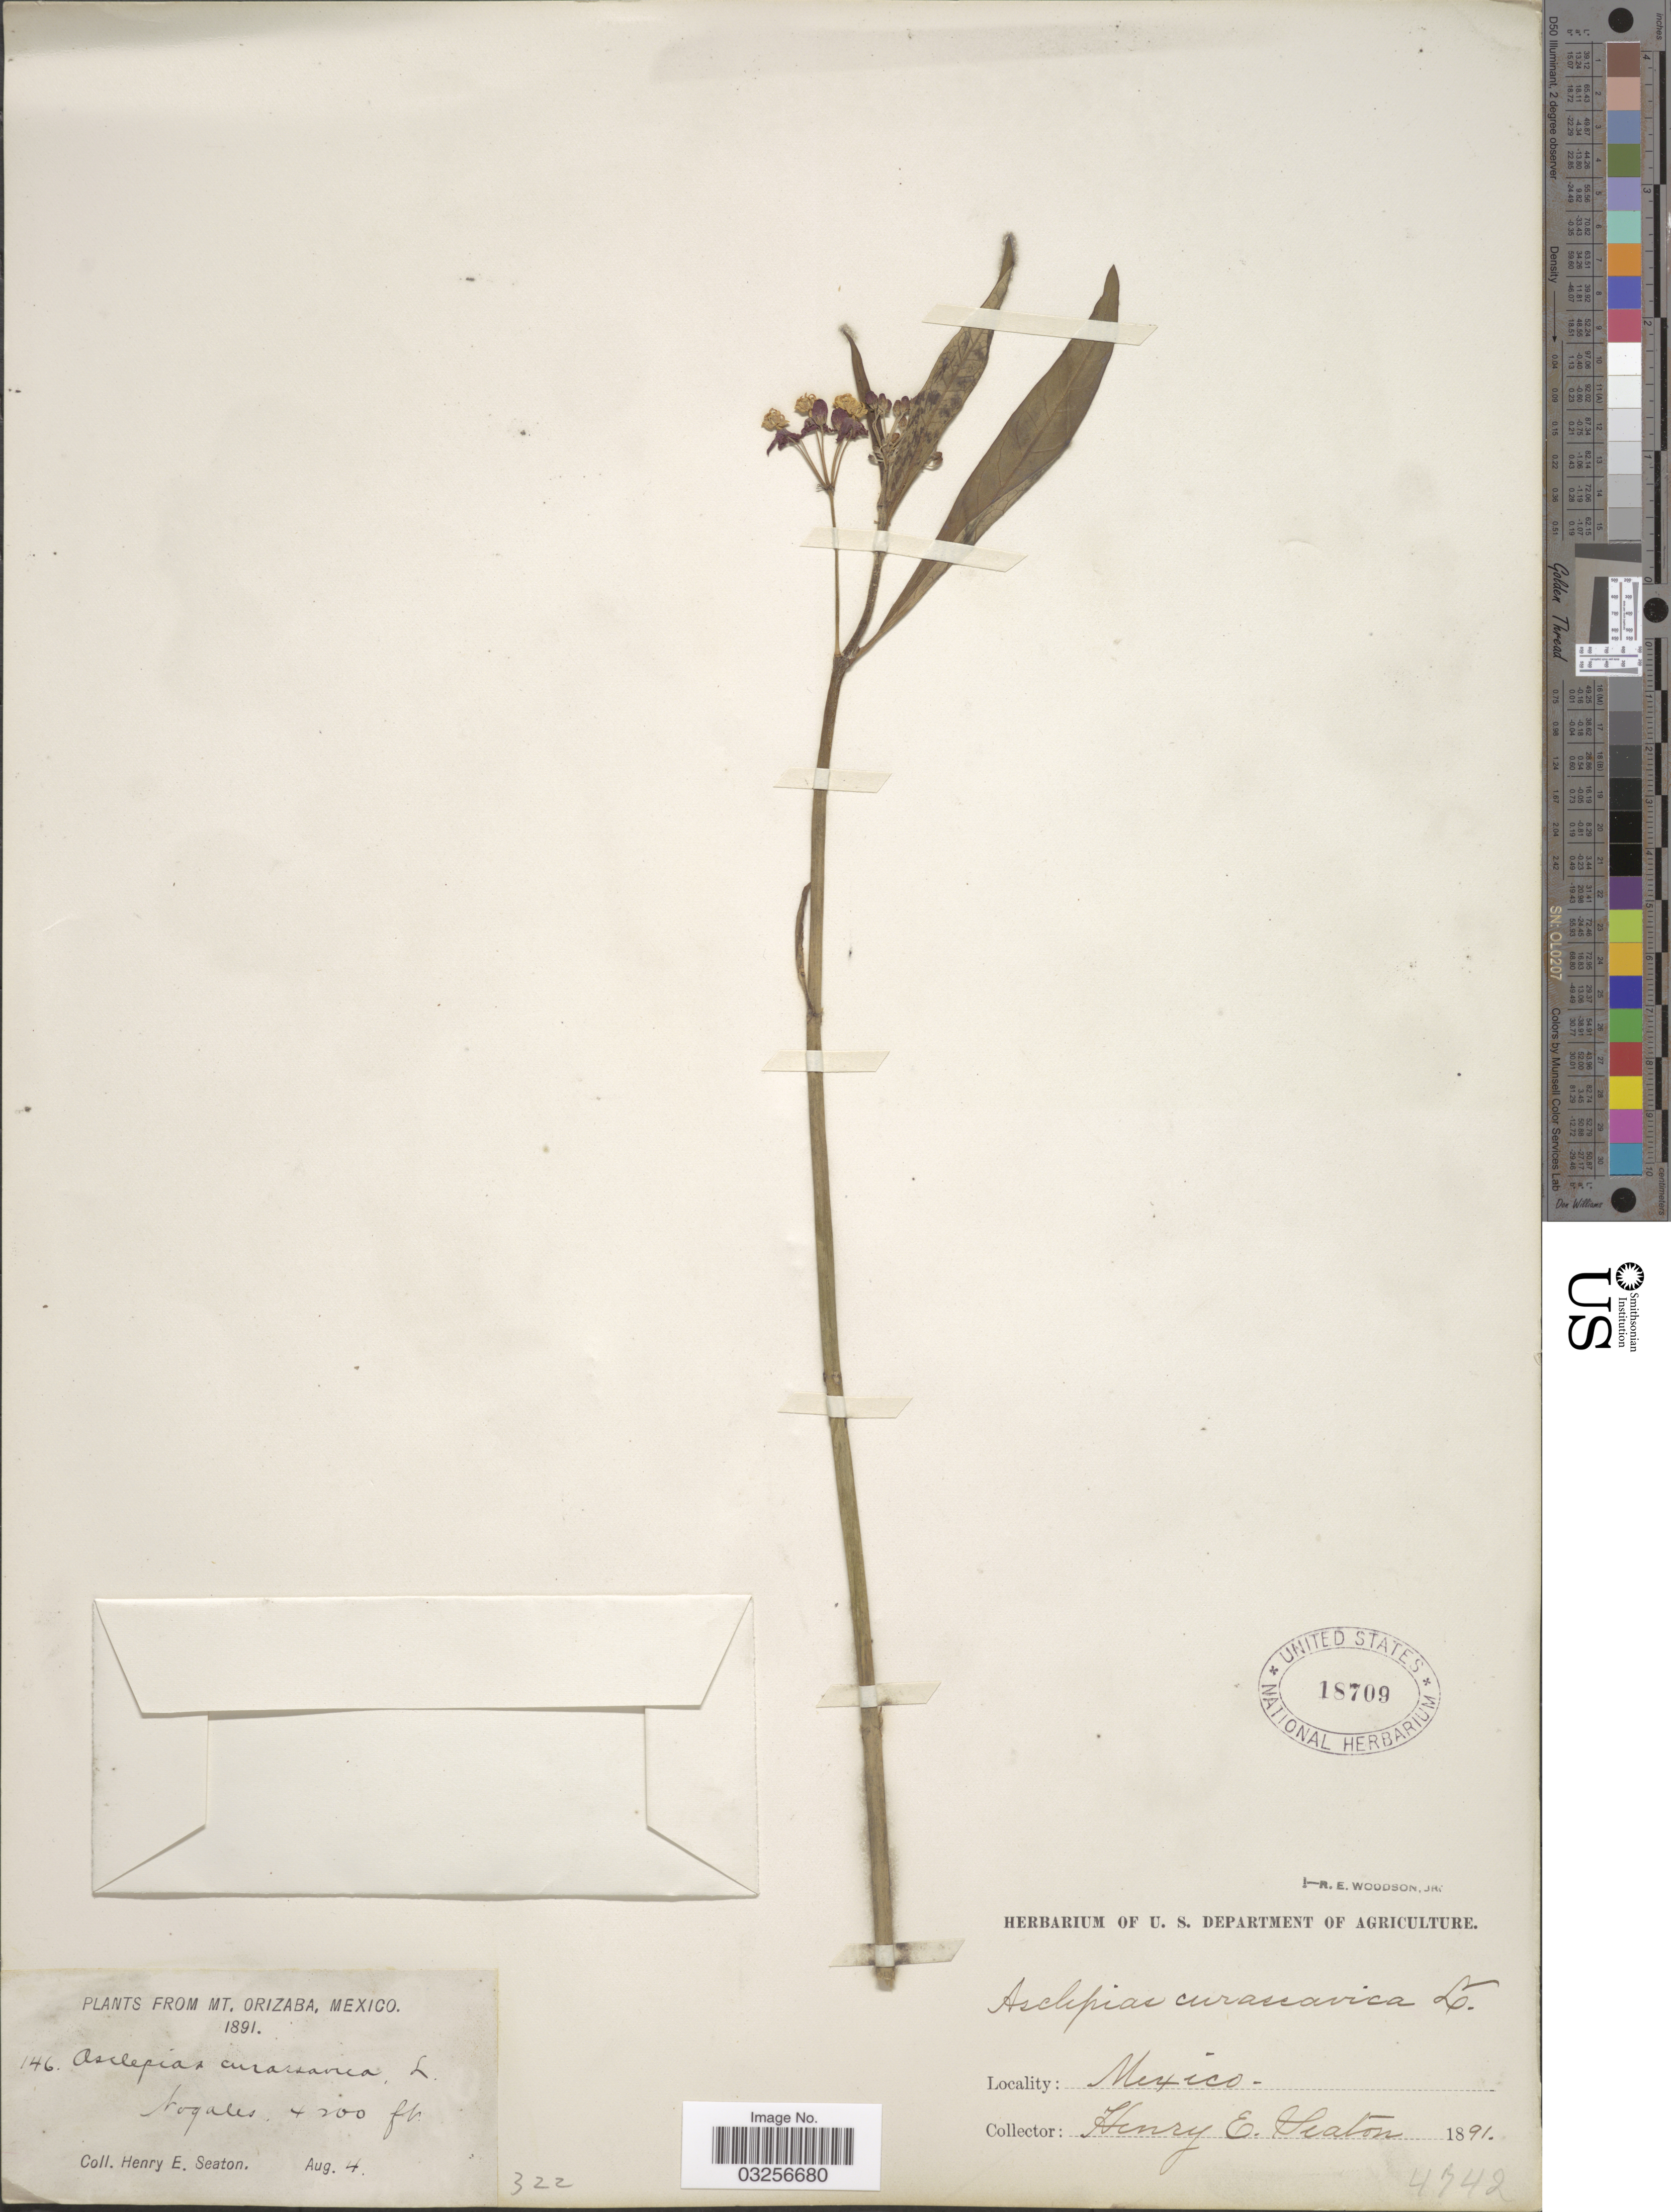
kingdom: Plantae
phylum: Tracheophyta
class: Magnoliopsida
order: Gentianales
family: Apocynaceae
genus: Asclepias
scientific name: Asclepias curassavica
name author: L.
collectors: H. E. Seaton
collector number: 146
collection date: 1891-08-04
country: Mexico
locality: Mt. Orizaba. Nogales.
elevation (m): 1280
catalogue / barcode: US 18709